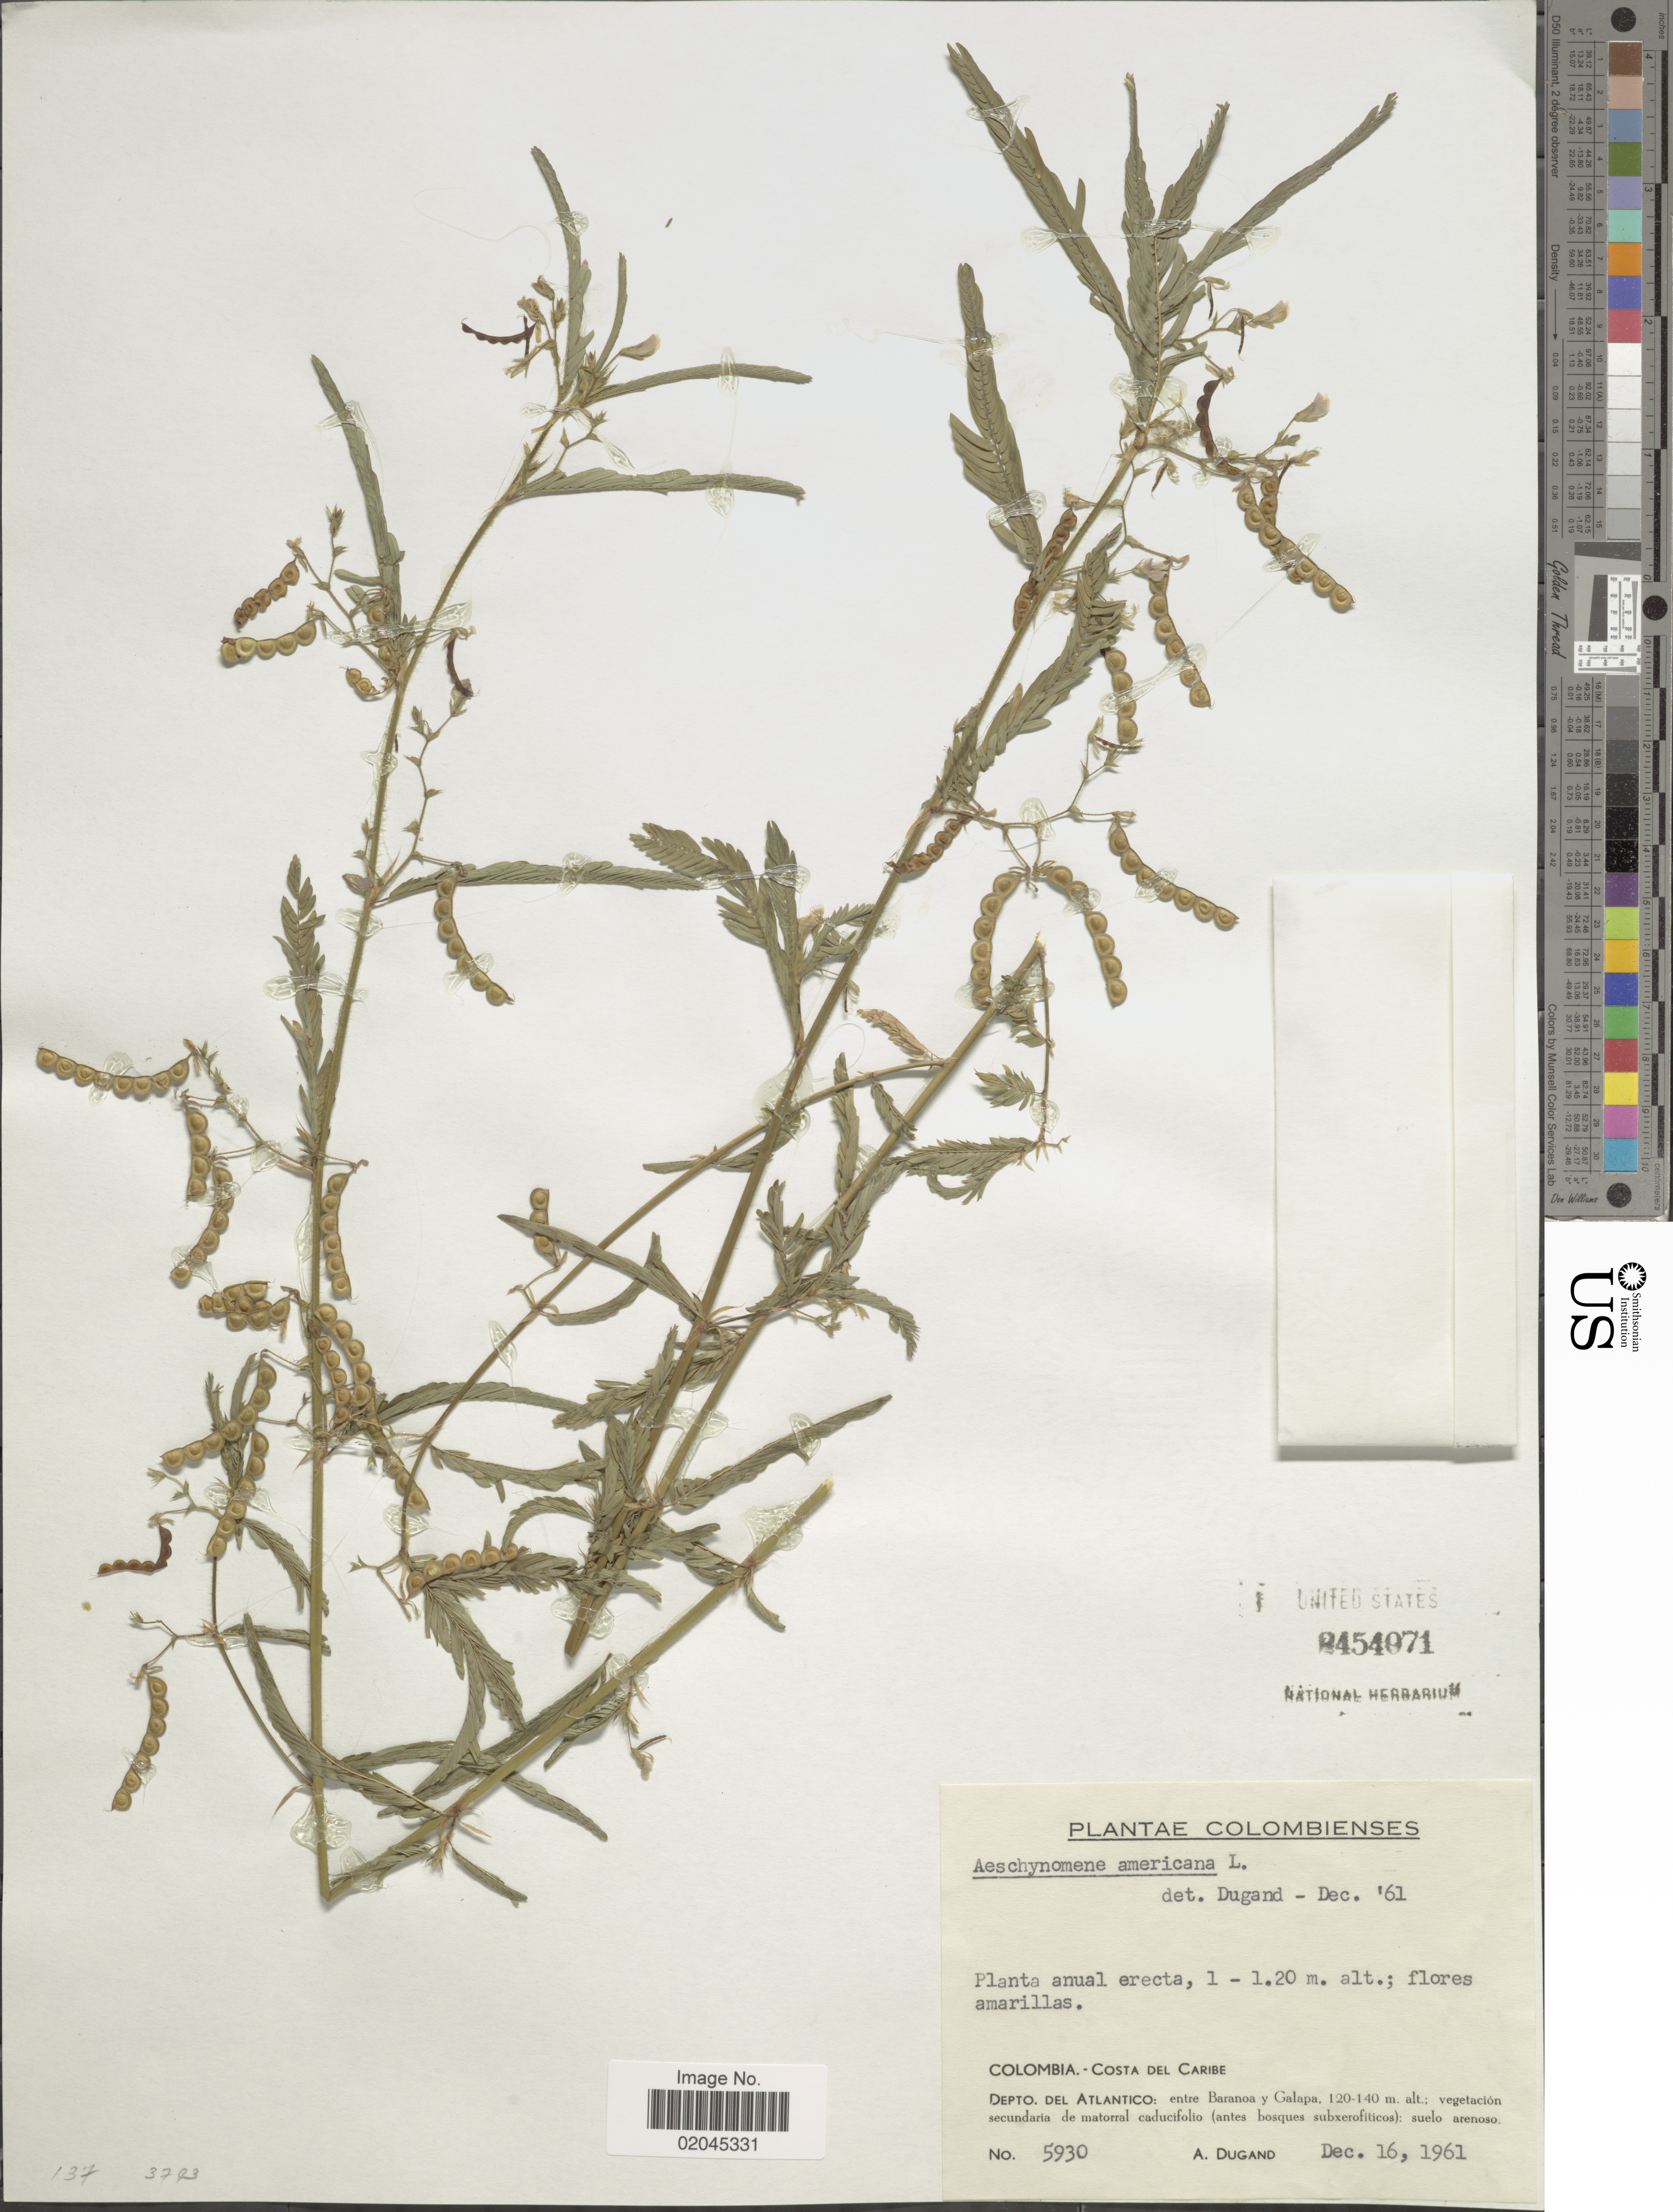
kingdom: Plantae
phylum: Tracheophyta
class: Magnoliopsida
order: Fabales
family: Fabaceae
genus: Aeschynomene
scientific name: Aeschynomene americana var. americana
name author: L.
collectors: A. Dugand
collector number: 5930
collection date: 1961-12-16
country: Colombia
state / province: Atlántico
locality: Colombia, Costa del Caribe, Depto. del Atlantico: entre Baranoa y Galapa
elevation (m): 120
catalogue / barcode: US 2454071